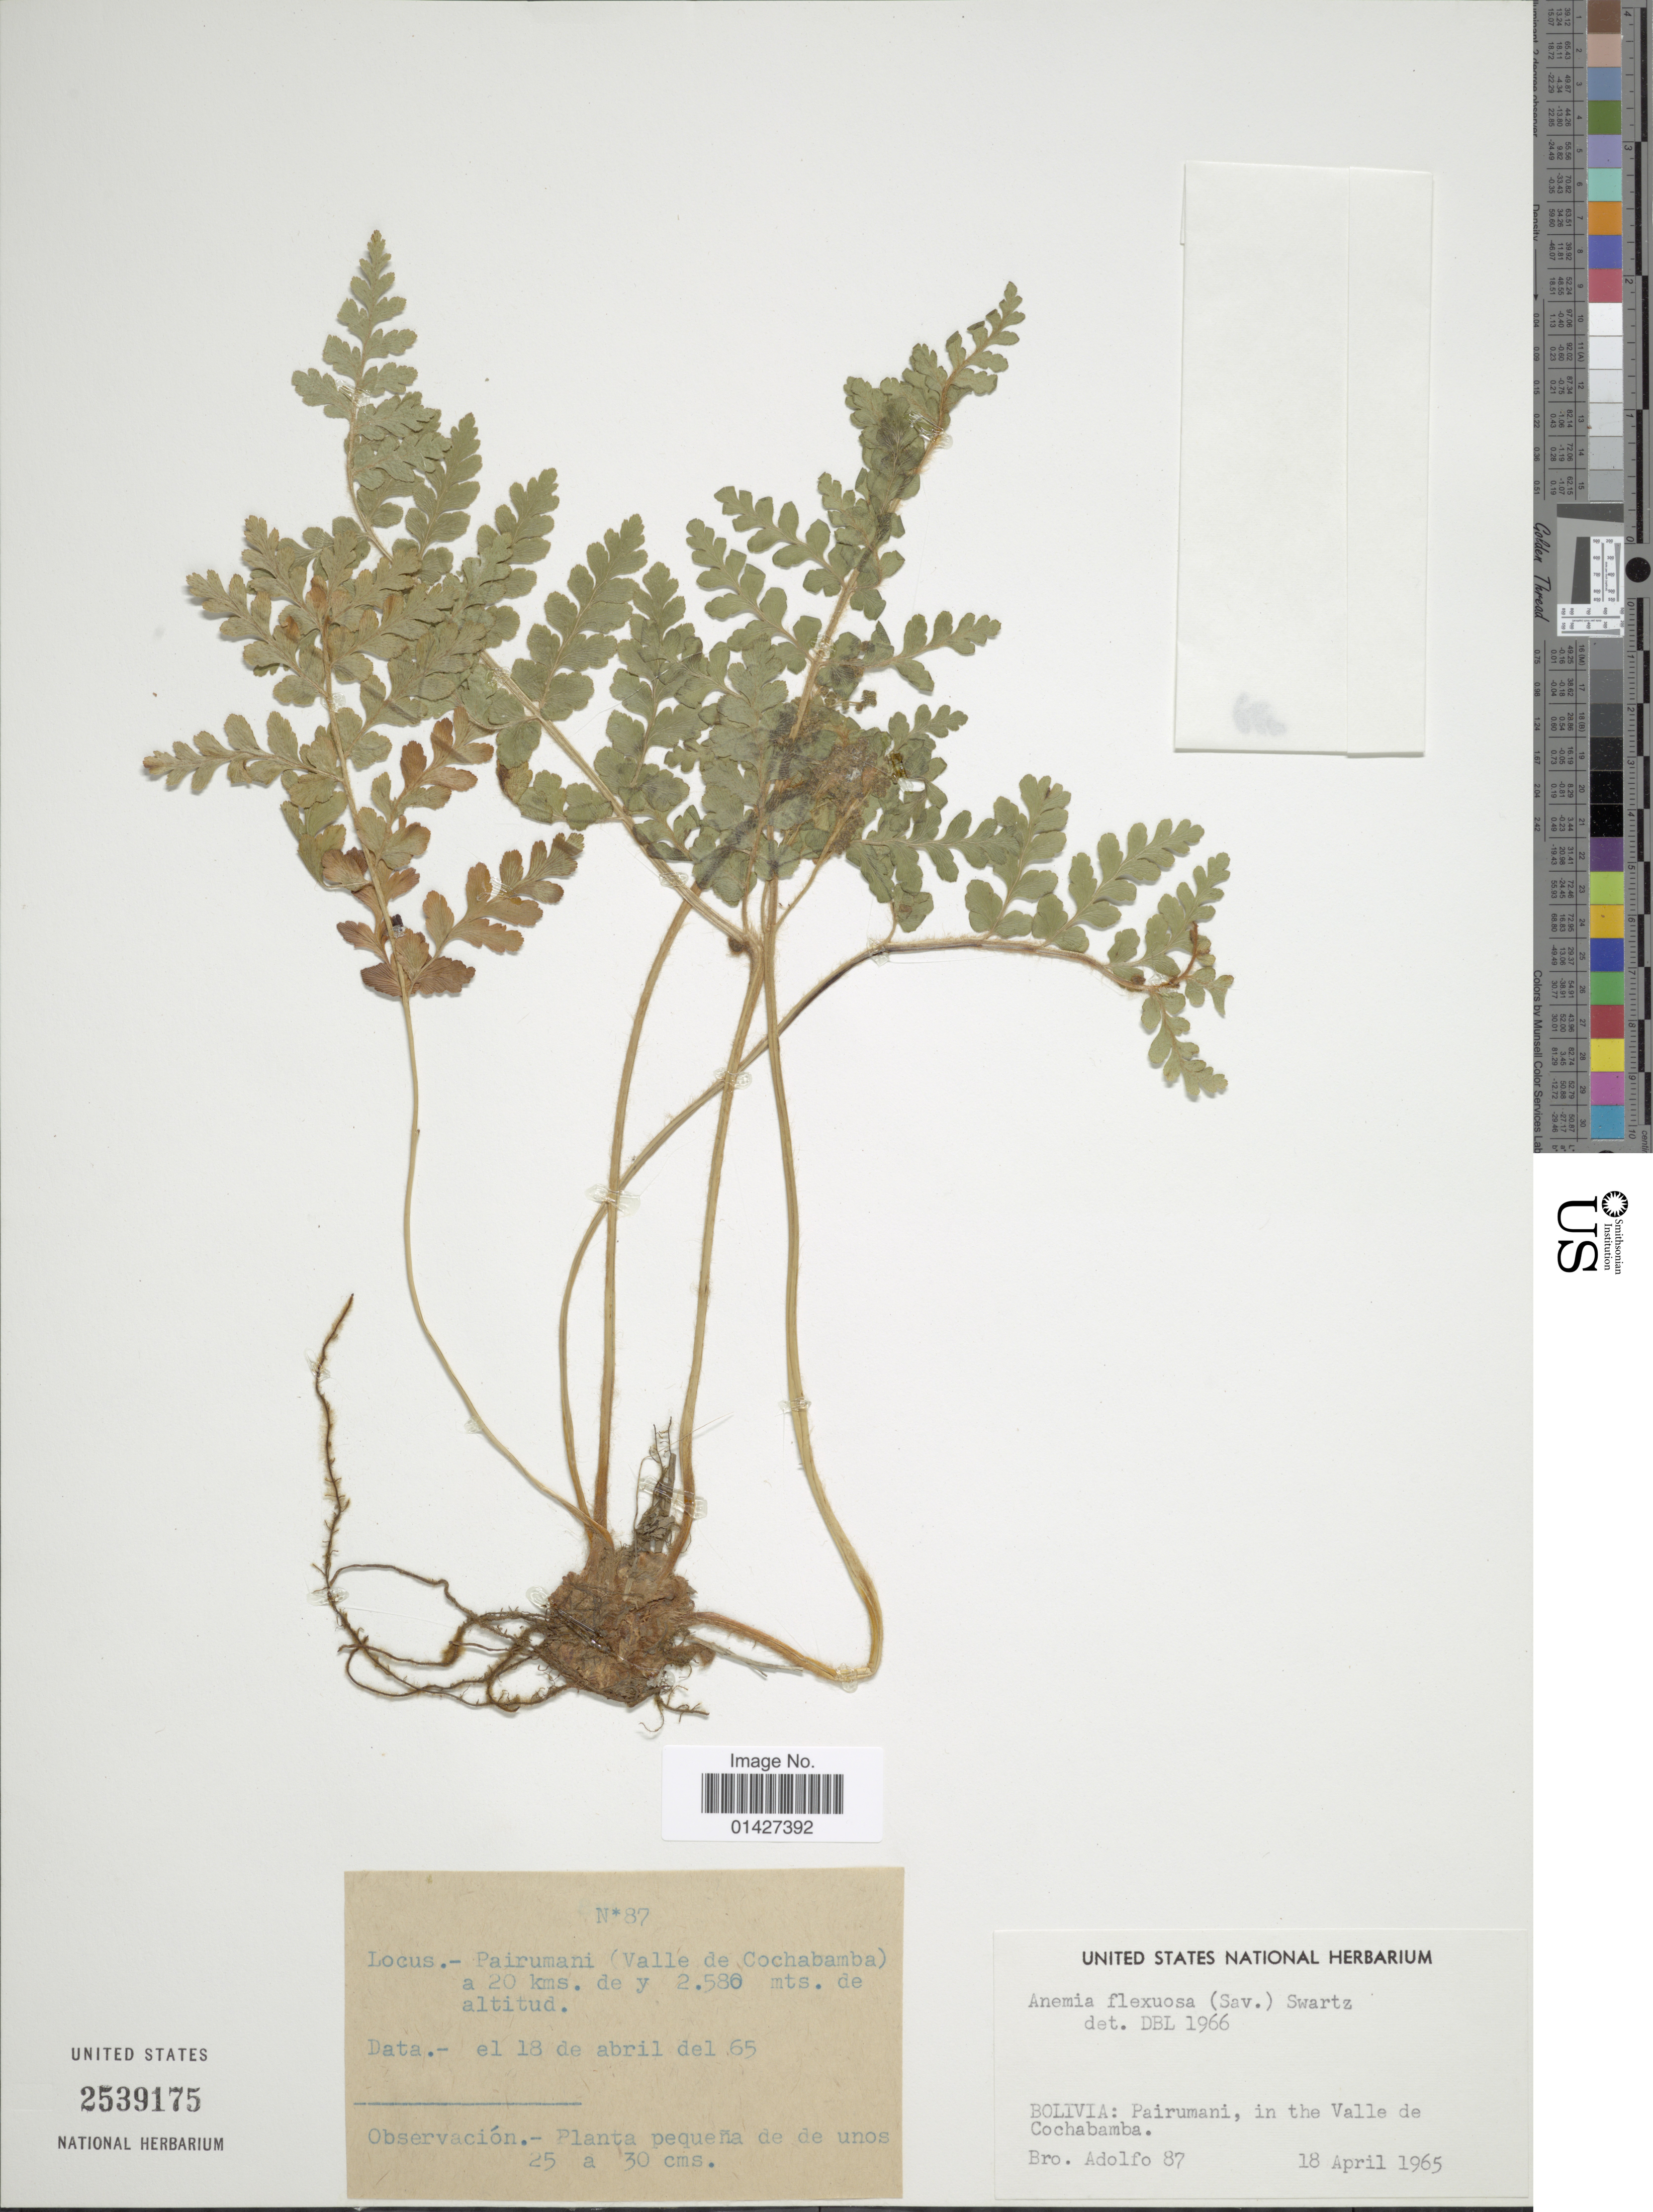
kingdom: Plantae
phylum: Tracheophyta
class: Polypodiopsida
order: Schizaeales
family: Anemiaceae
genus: Anemia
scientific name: Anemia flexuosa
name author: (Savigny) Sw.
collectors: Bro. Adolfo M.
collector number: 87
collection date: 1965-04-18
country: Bolivia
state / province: Cochabamba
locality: Pairumani, in the Valle de Cochabamba a 20 kms.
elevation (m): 2580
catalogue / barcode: US 2539175